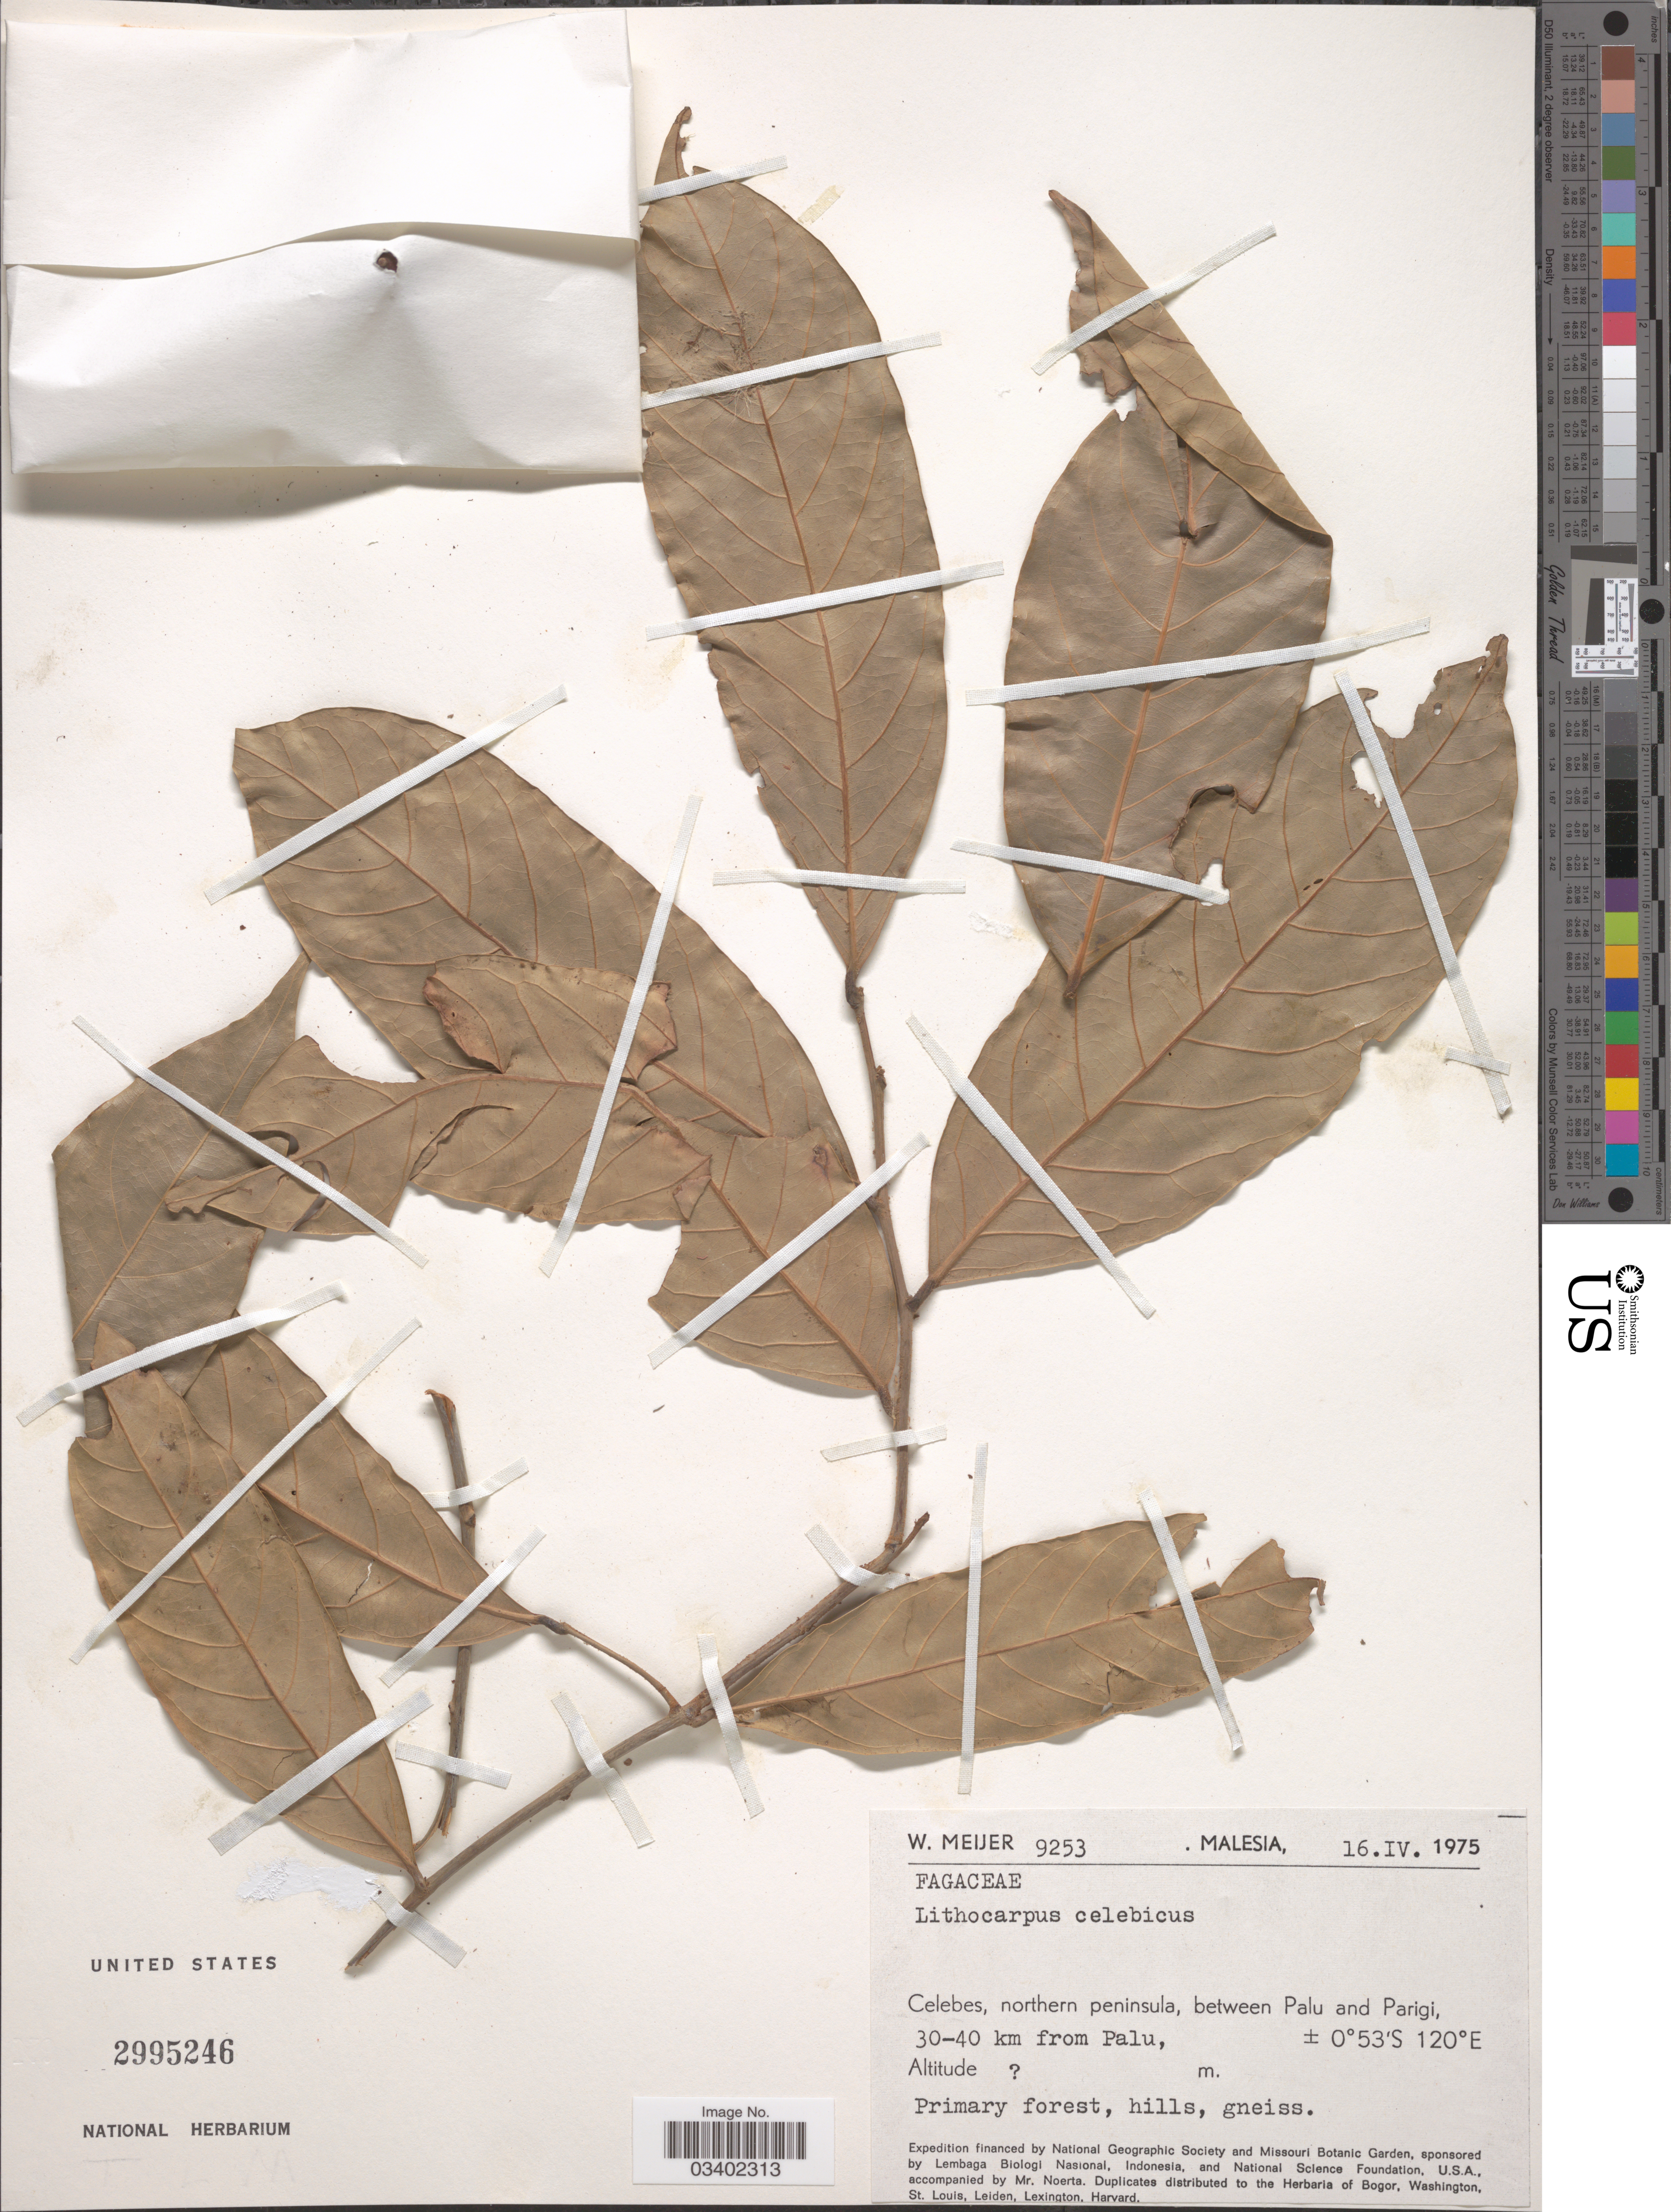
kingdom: Plantae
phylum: Tracheophyta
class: Magnoliopsida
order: Fagales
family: Fagaceae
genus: Lithocarpus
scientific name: Lithocarpus celebicus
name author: (Miq.) Rehder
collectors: W. Meijer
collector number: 9253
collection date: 1975-04-16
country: Malaysia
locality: Celebes, northern peninsula, between Palu and Parigi, 30-40 km from Palu.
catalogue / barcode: US 2995246